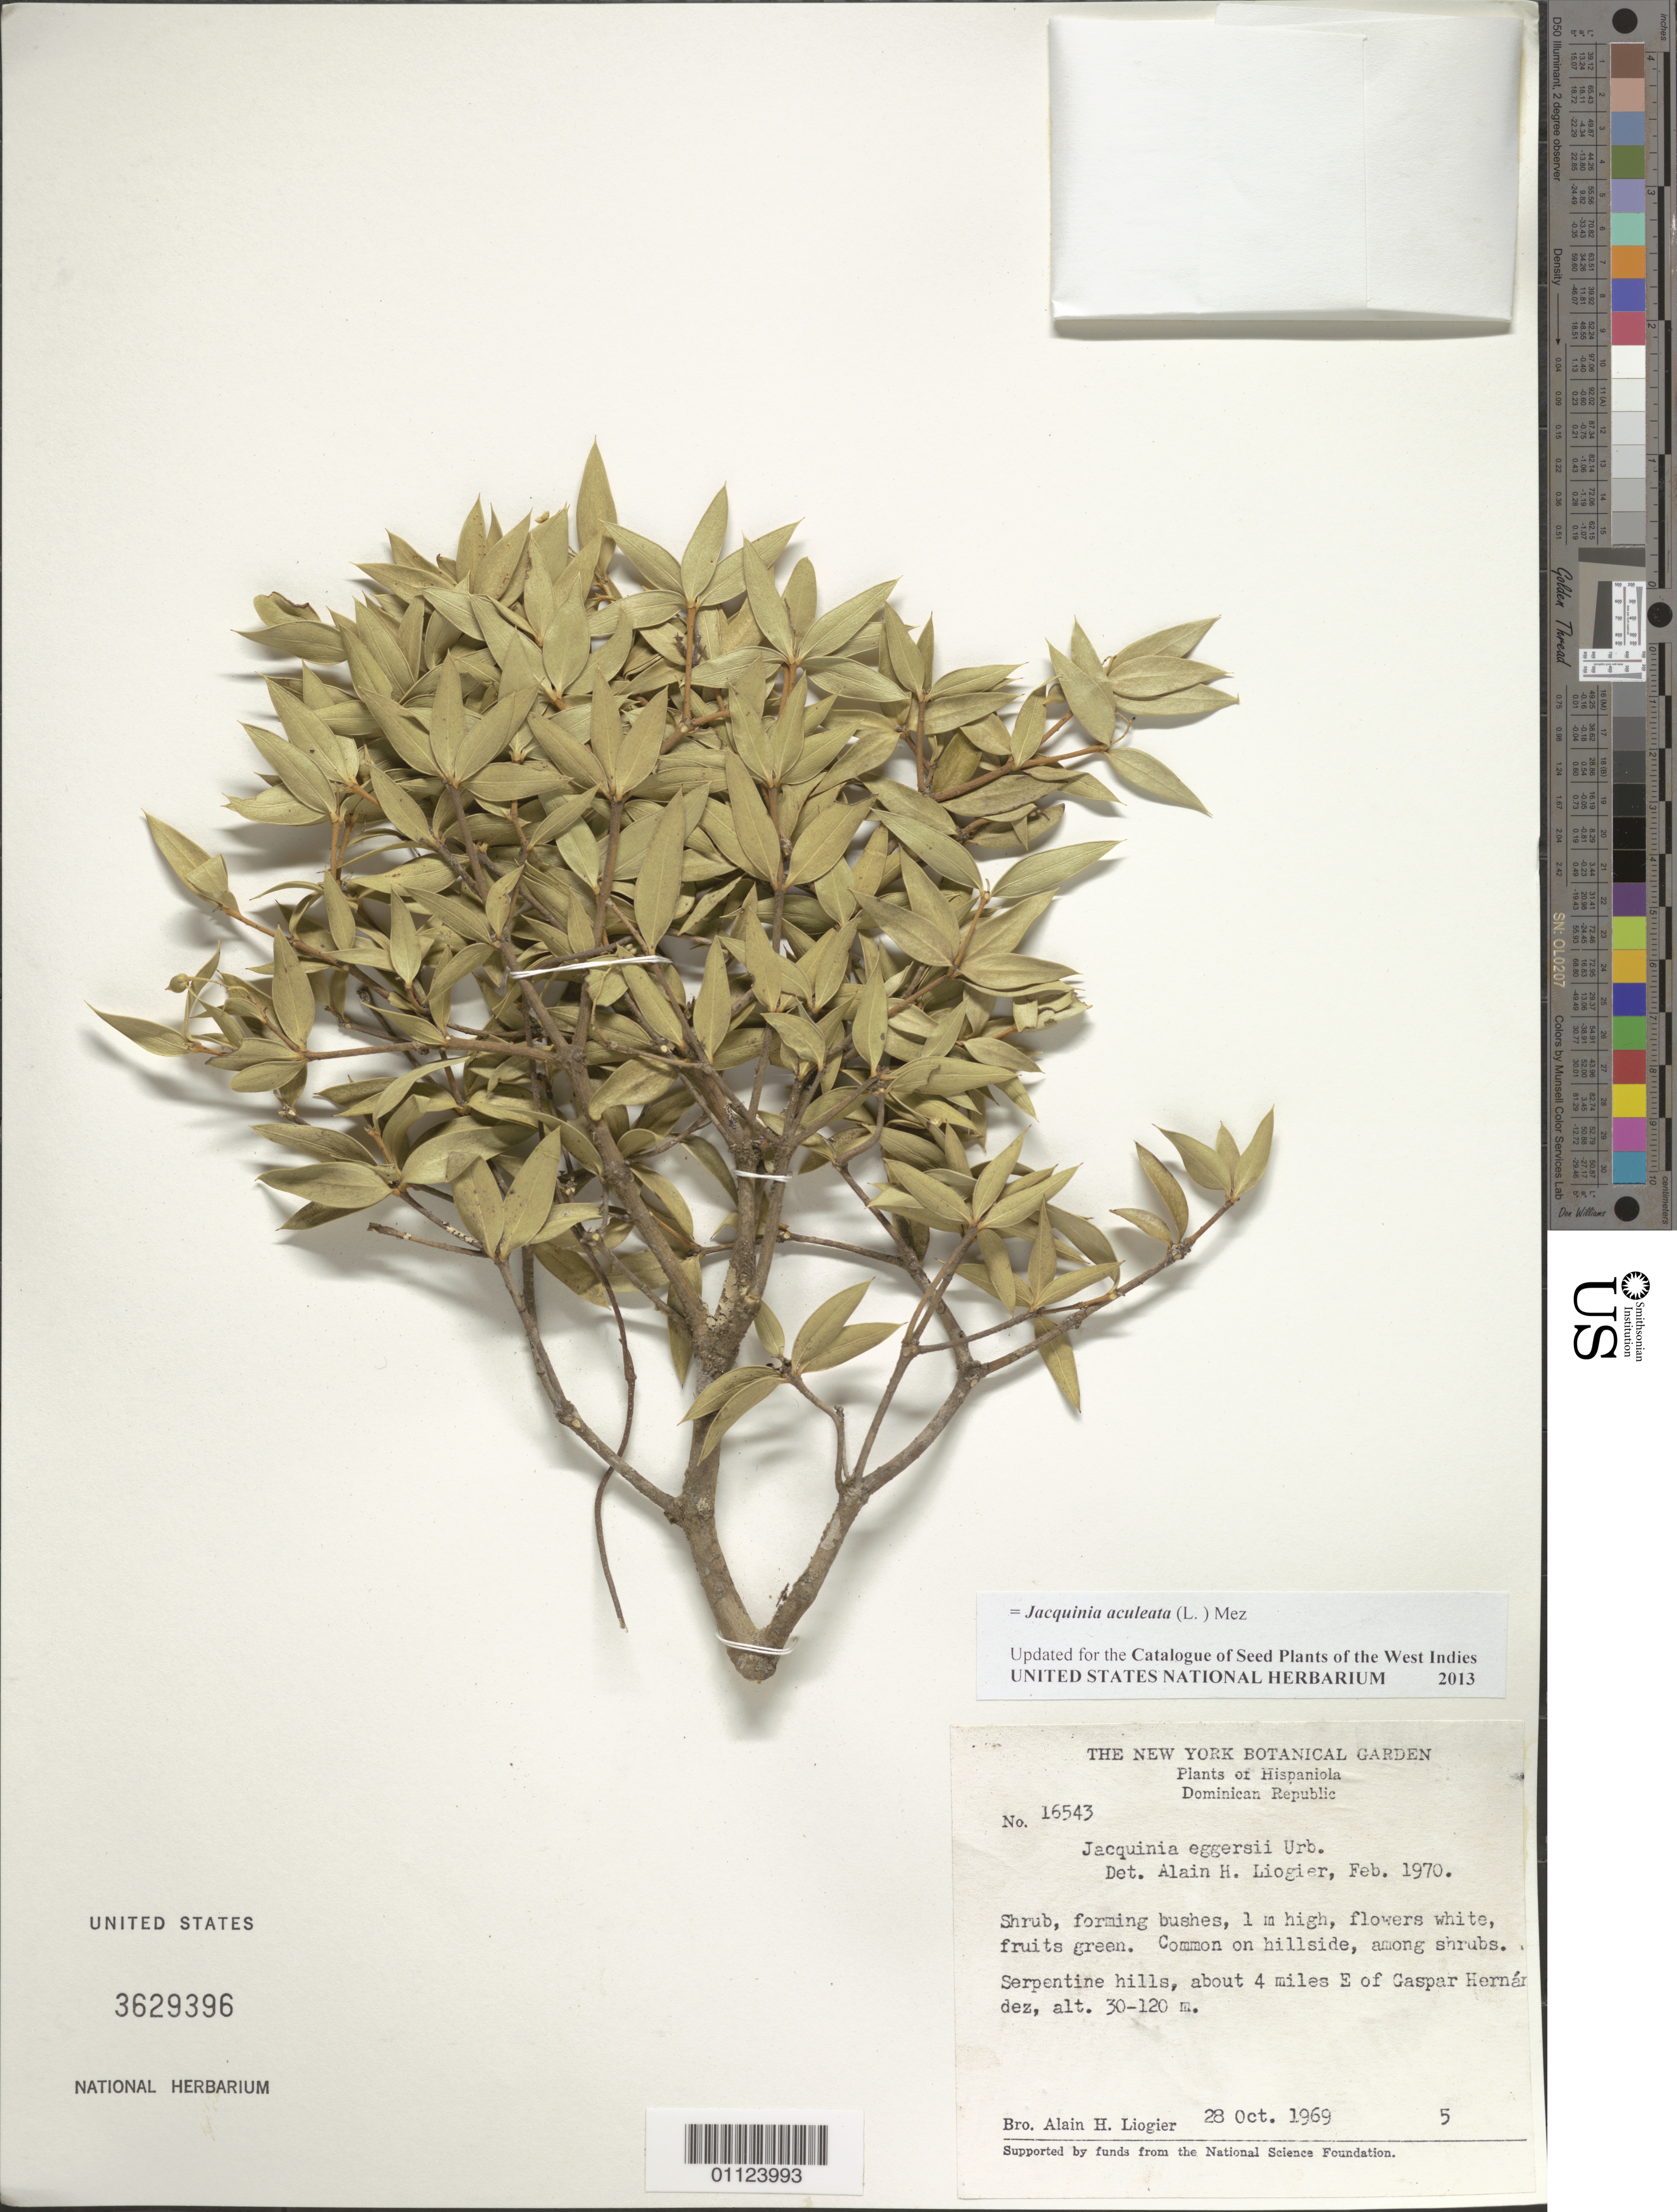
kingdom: Plantae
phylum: Tracheophyta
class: Magnoliopsida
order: Ericales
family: Primulaceae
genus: Jacquinia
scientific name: Jacquinia aculeata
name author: (L.) Mez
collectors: A. H. Liogier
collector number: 16543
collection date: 1969-10-28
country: Dominican Republic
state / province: Espaillat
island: Hispaniola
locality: Gaspar Hernández, 4 miles E.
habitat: Serpentine hills; common on hillside, among shrub.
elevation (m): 30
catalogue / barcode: US 3629396